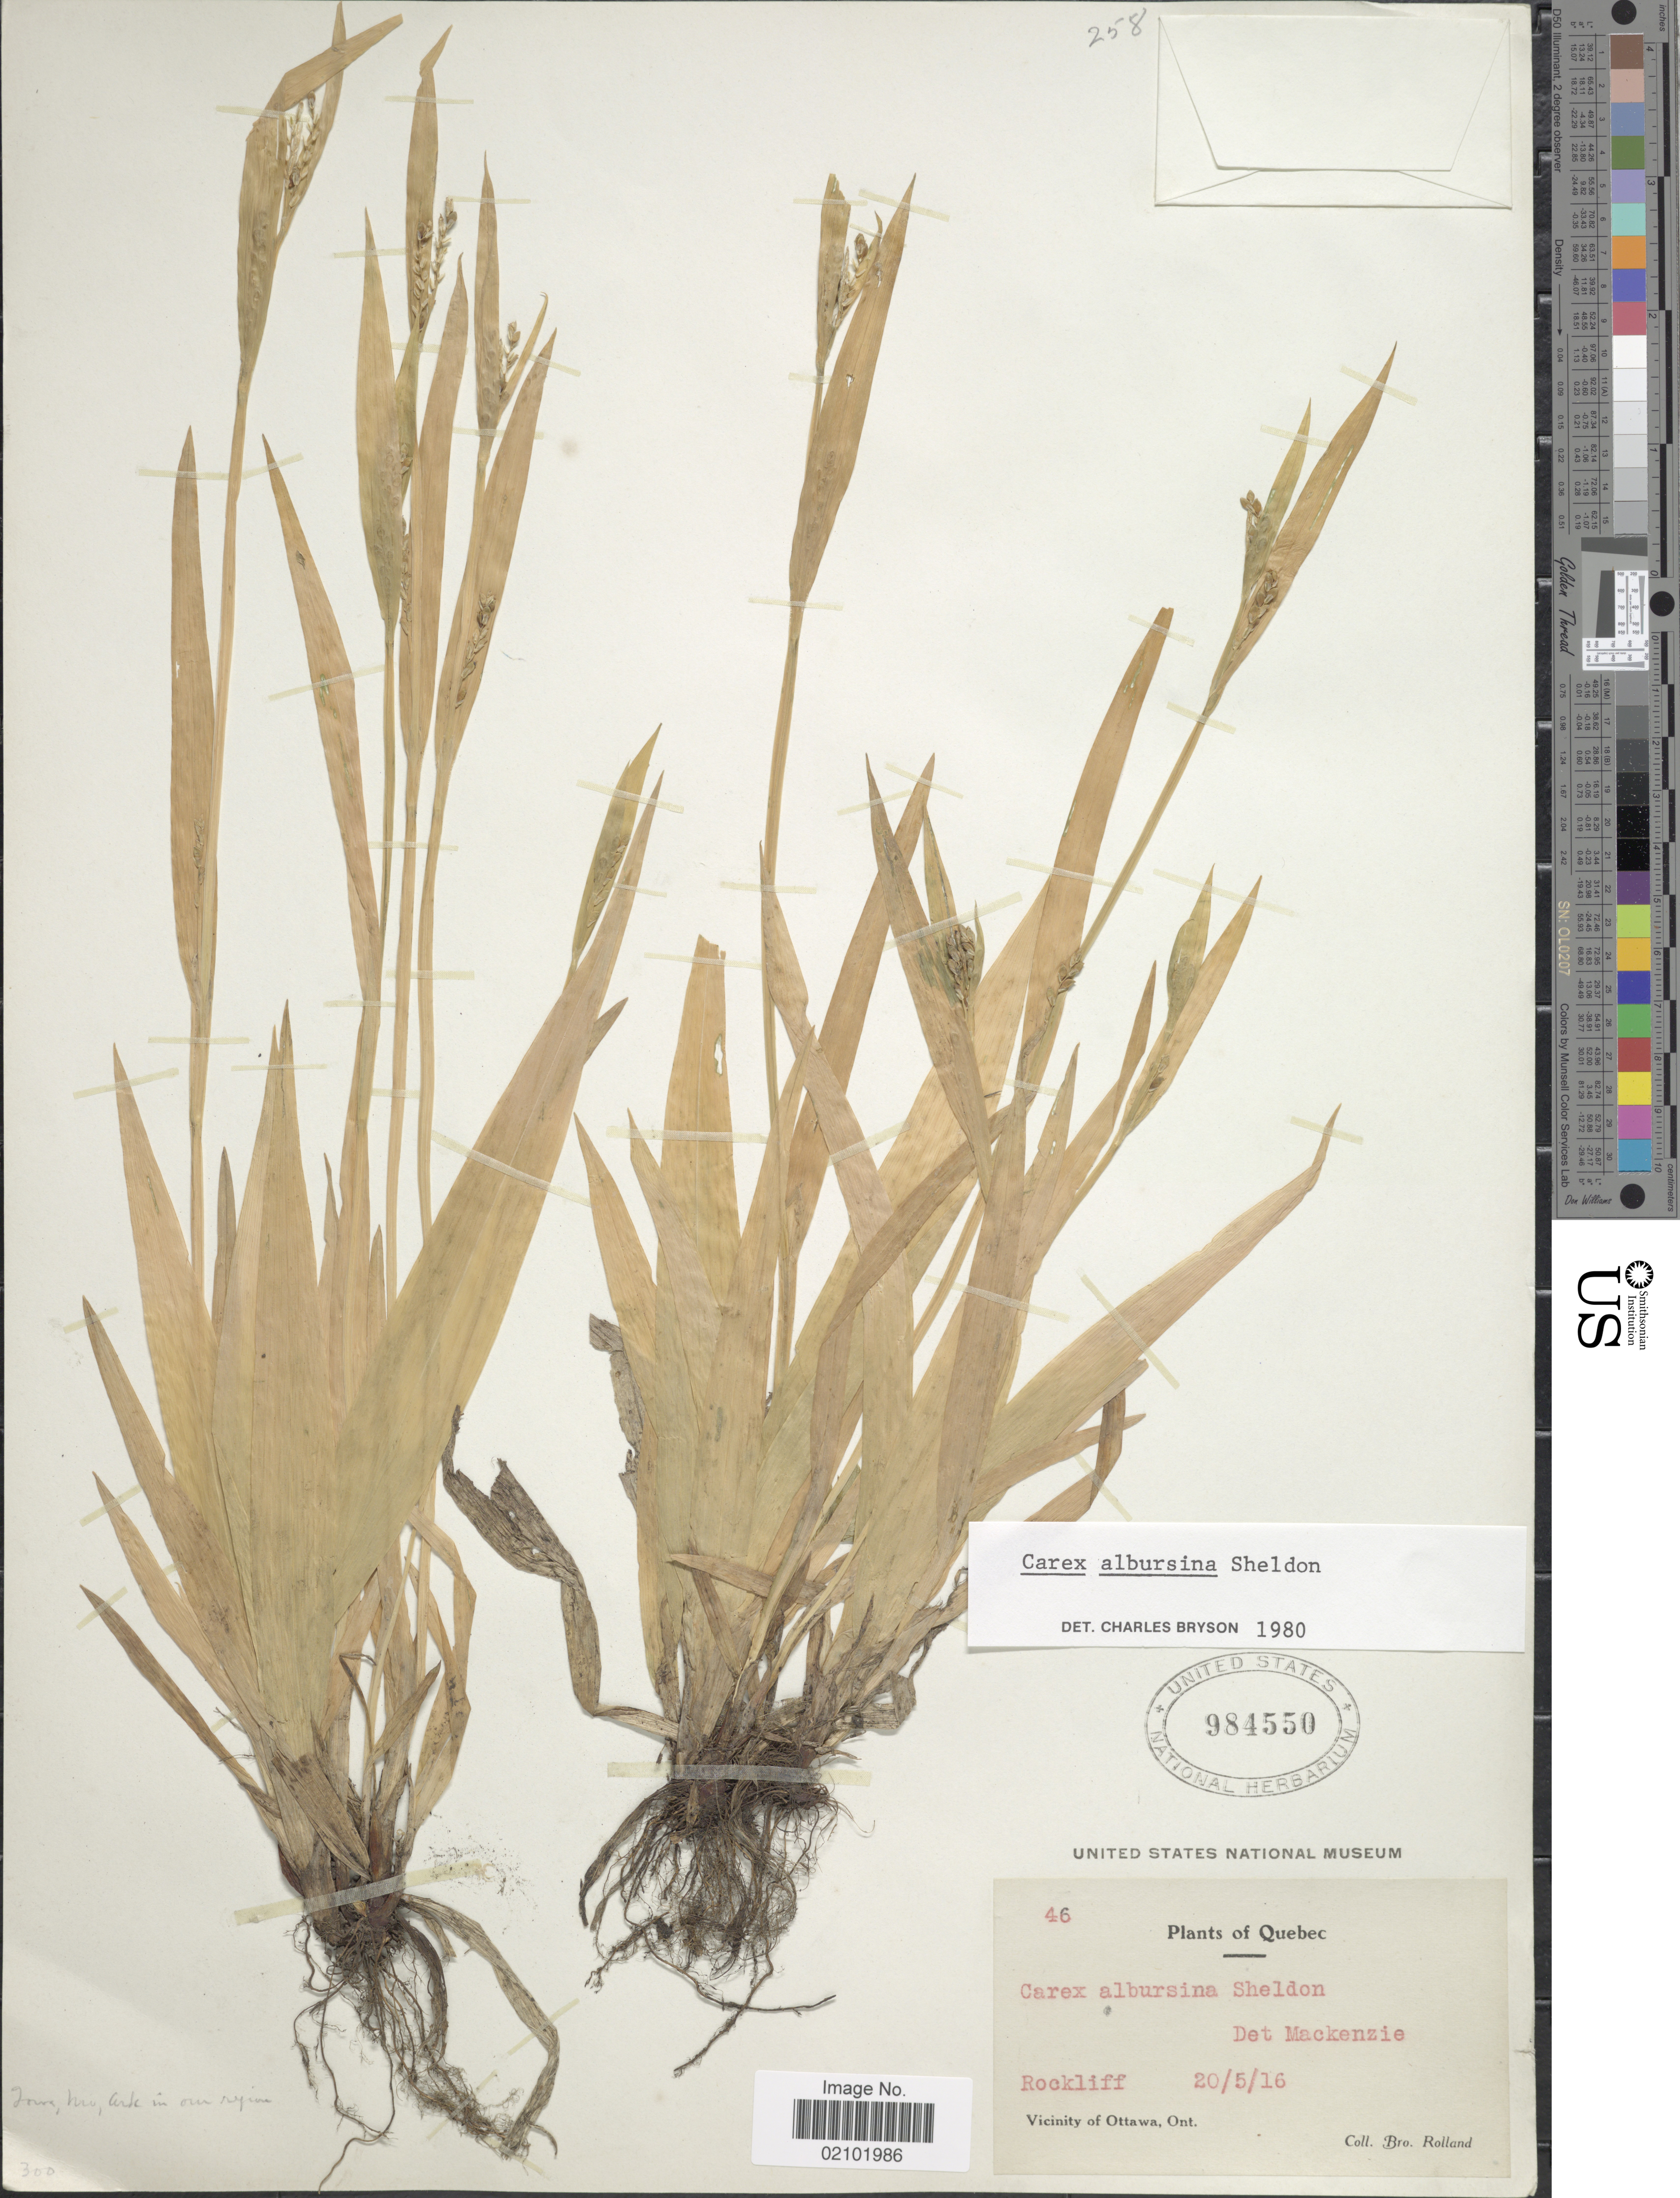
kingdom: Plantae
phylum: Tracheophyta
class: Liliopsida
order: Poales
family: Cyperaceae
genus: Carex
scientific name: Carex albursina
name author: E. Sheld.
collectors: B. Rolland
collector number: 46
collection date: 1916-05-20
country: Canada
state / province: Ontario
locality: Rockliff. Vicinity of Ottawa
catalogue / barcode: US 984550